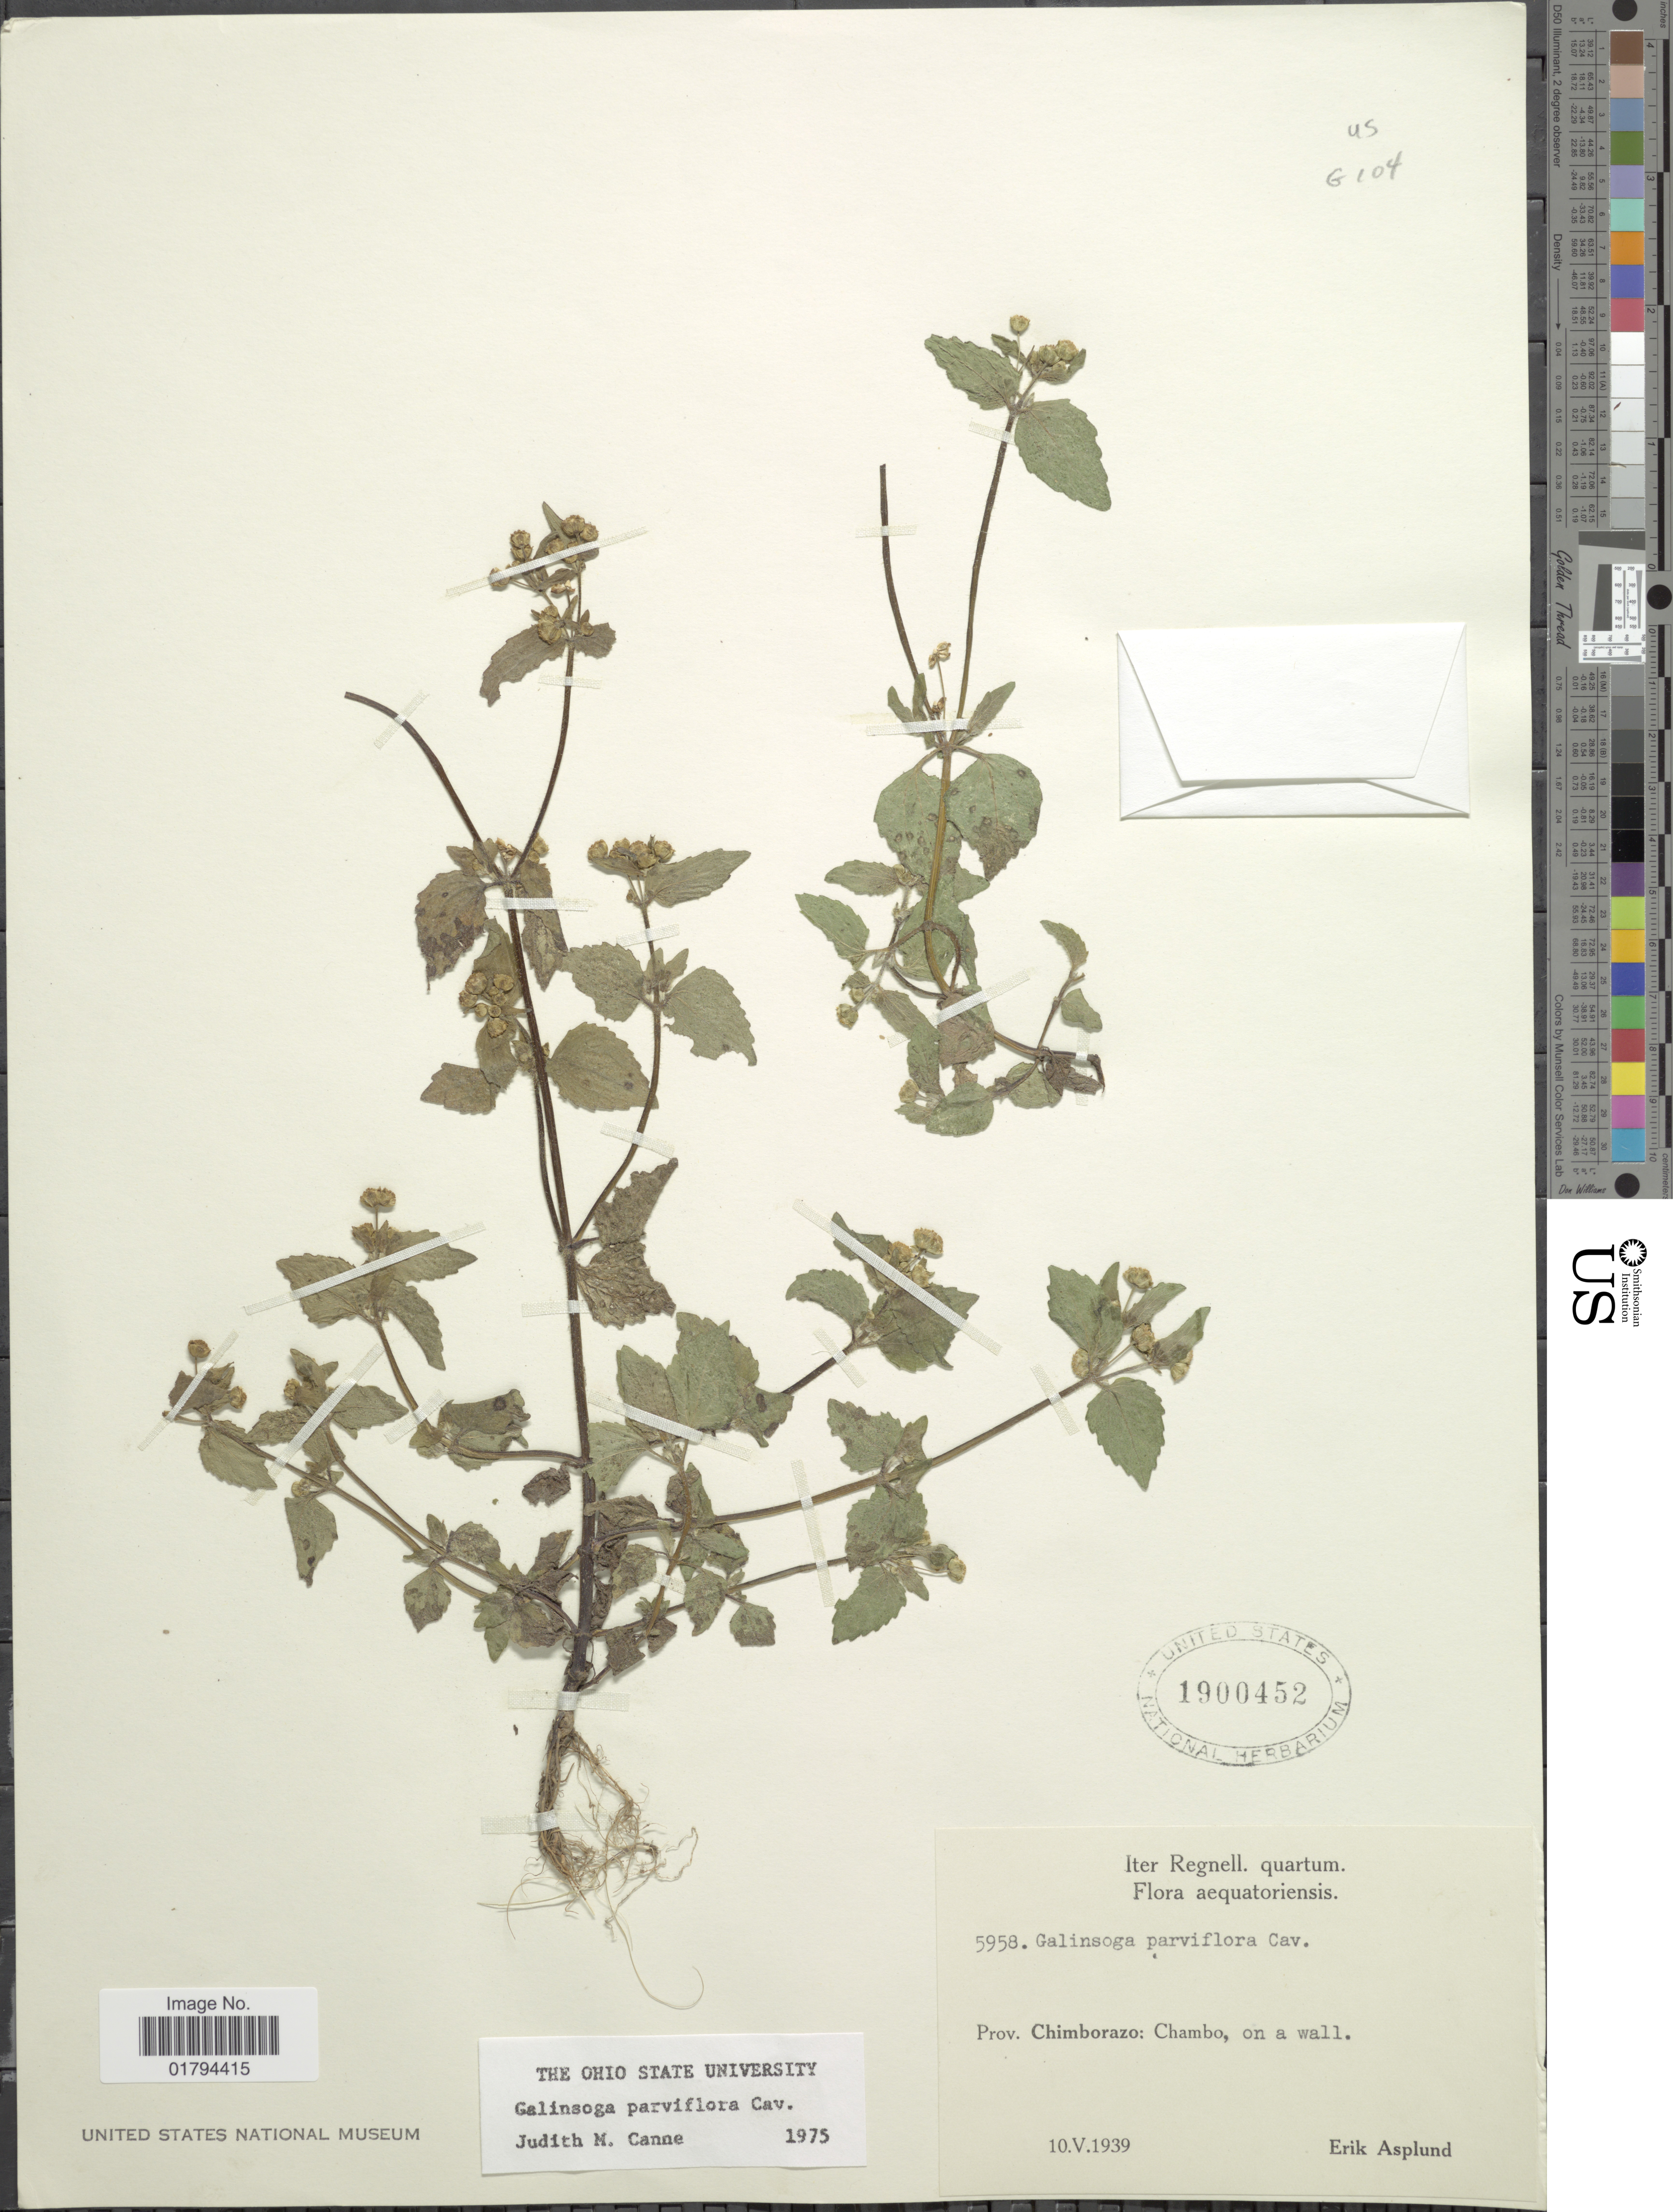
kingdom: Plantae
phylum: Tracheophyta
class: Magnoliopsida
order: Asterales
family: Asteraceae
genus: Galinsoga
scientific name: Galinsoga parviflora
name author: Cav.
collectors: E. Asplund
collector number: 5958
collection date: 1939-05-10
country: Ecuador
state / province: Chimborazo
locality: Chambo, on a wall.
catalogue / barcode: US 1900452